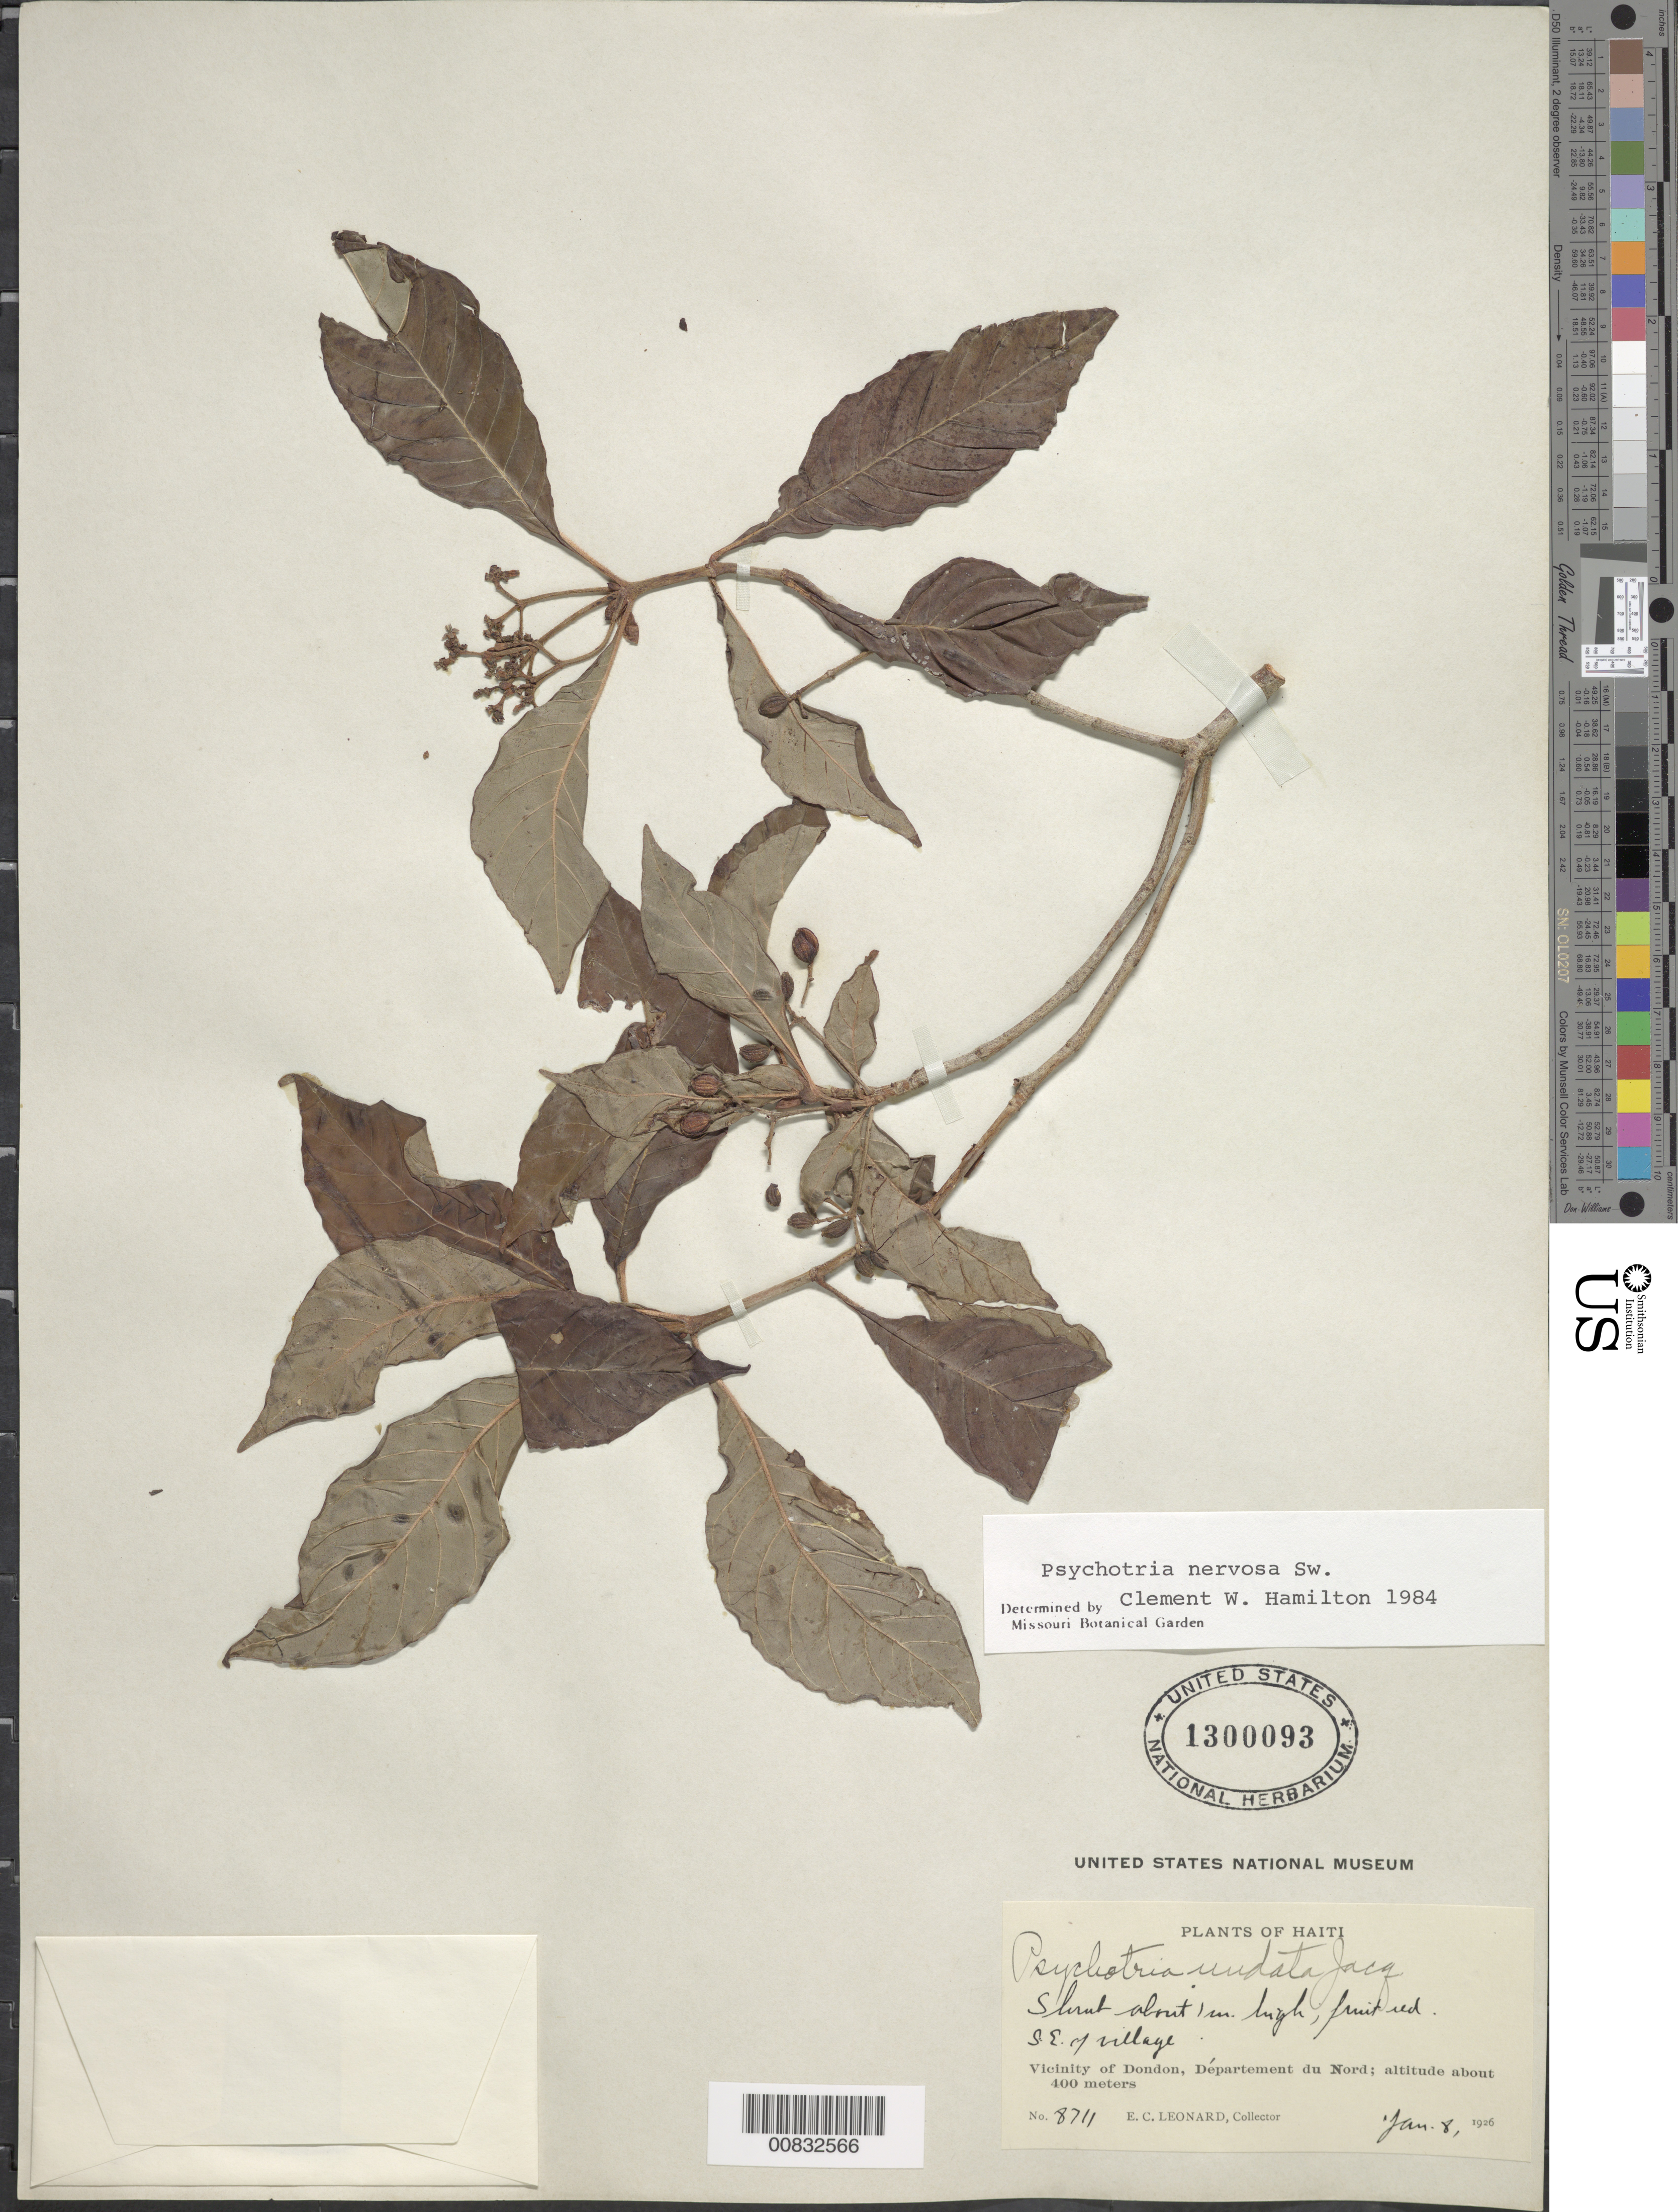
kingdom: Plantae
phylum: Tracheophyta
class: Magnoliopsida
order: Gentianales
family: Rubiaceae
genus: Psychotria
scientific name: Psychotria nervosa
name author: Sw.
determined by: Hamilton, C. W.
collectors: E. C. Leonard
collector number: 8711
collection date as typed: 08 Jan 1926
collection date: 1926-01-08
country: Haiti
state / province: Nord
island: Hispaniola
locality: Vicinity of Dondon, SE of village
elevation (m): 400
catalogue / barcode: US 1300093